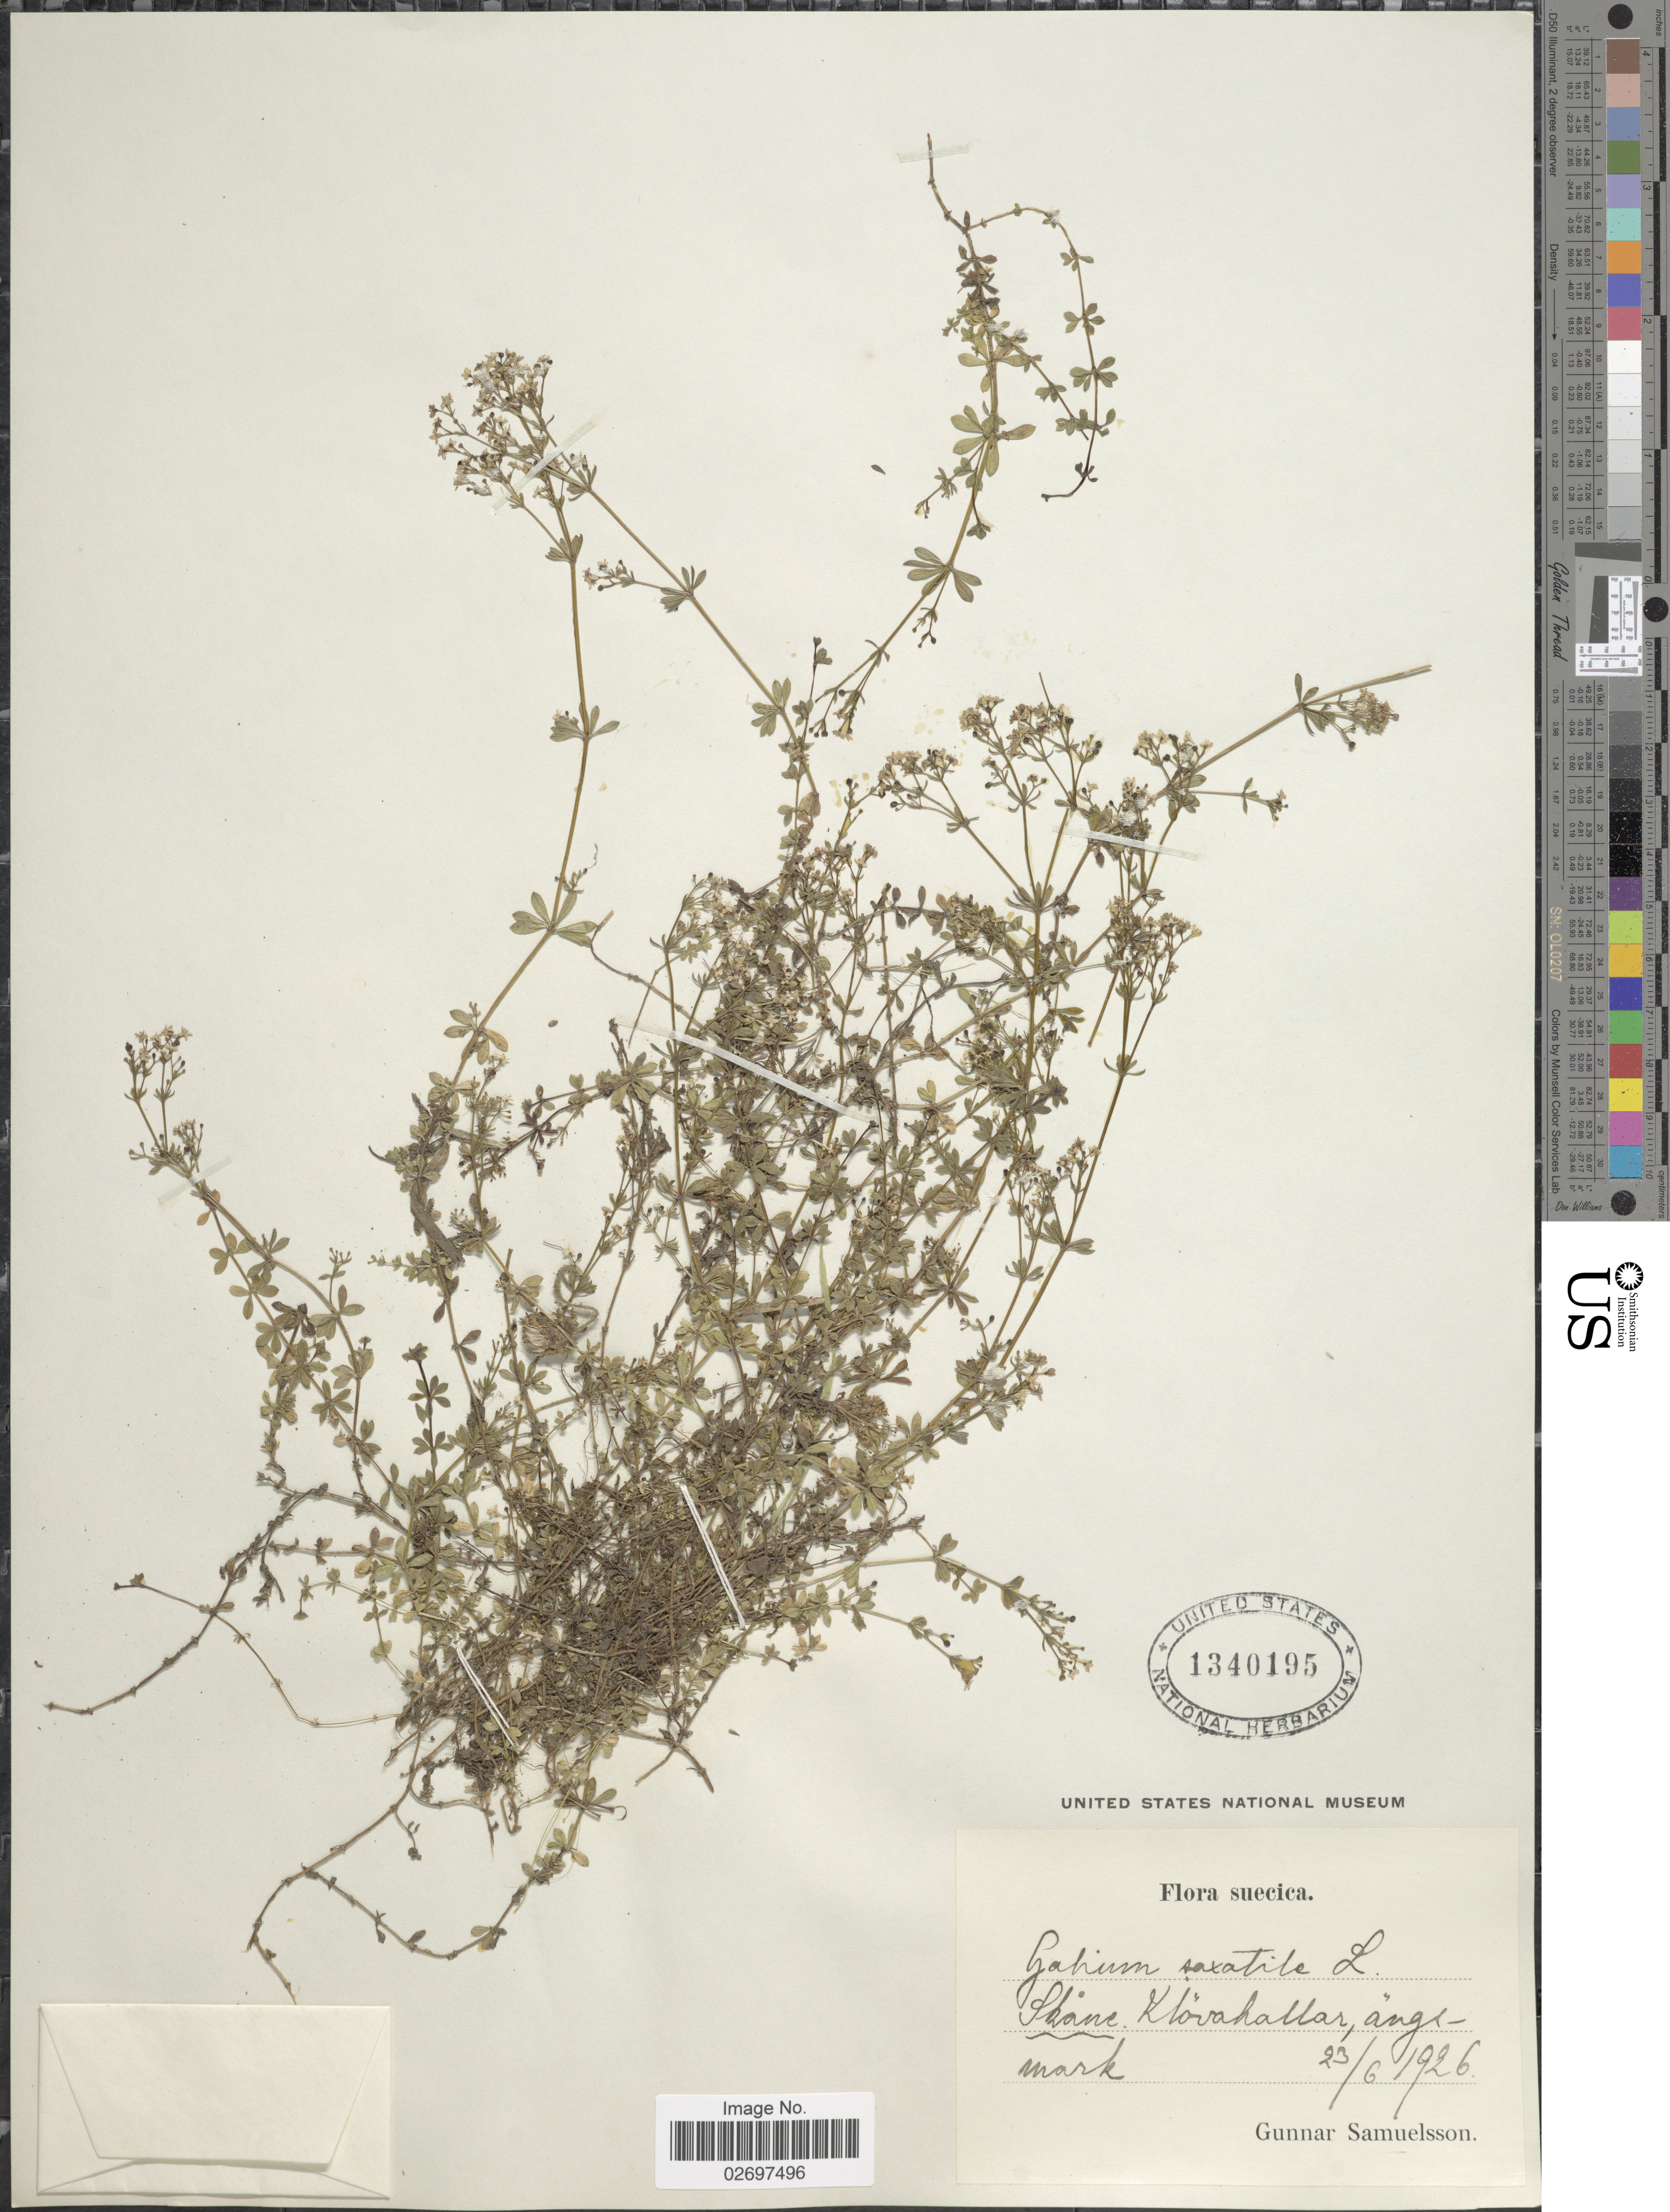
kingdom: Plantae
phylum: Tracheophyta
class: Magnoliopsida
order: Gentianales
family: Rubiaceae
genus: Galium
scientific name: Galium saxatile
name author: L.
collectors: G. Samuelsson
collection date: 1926-06-23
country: Sweden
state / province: Skåne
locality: Suecica: Klöva hallar, ångsmark.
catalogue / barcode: US 1340195